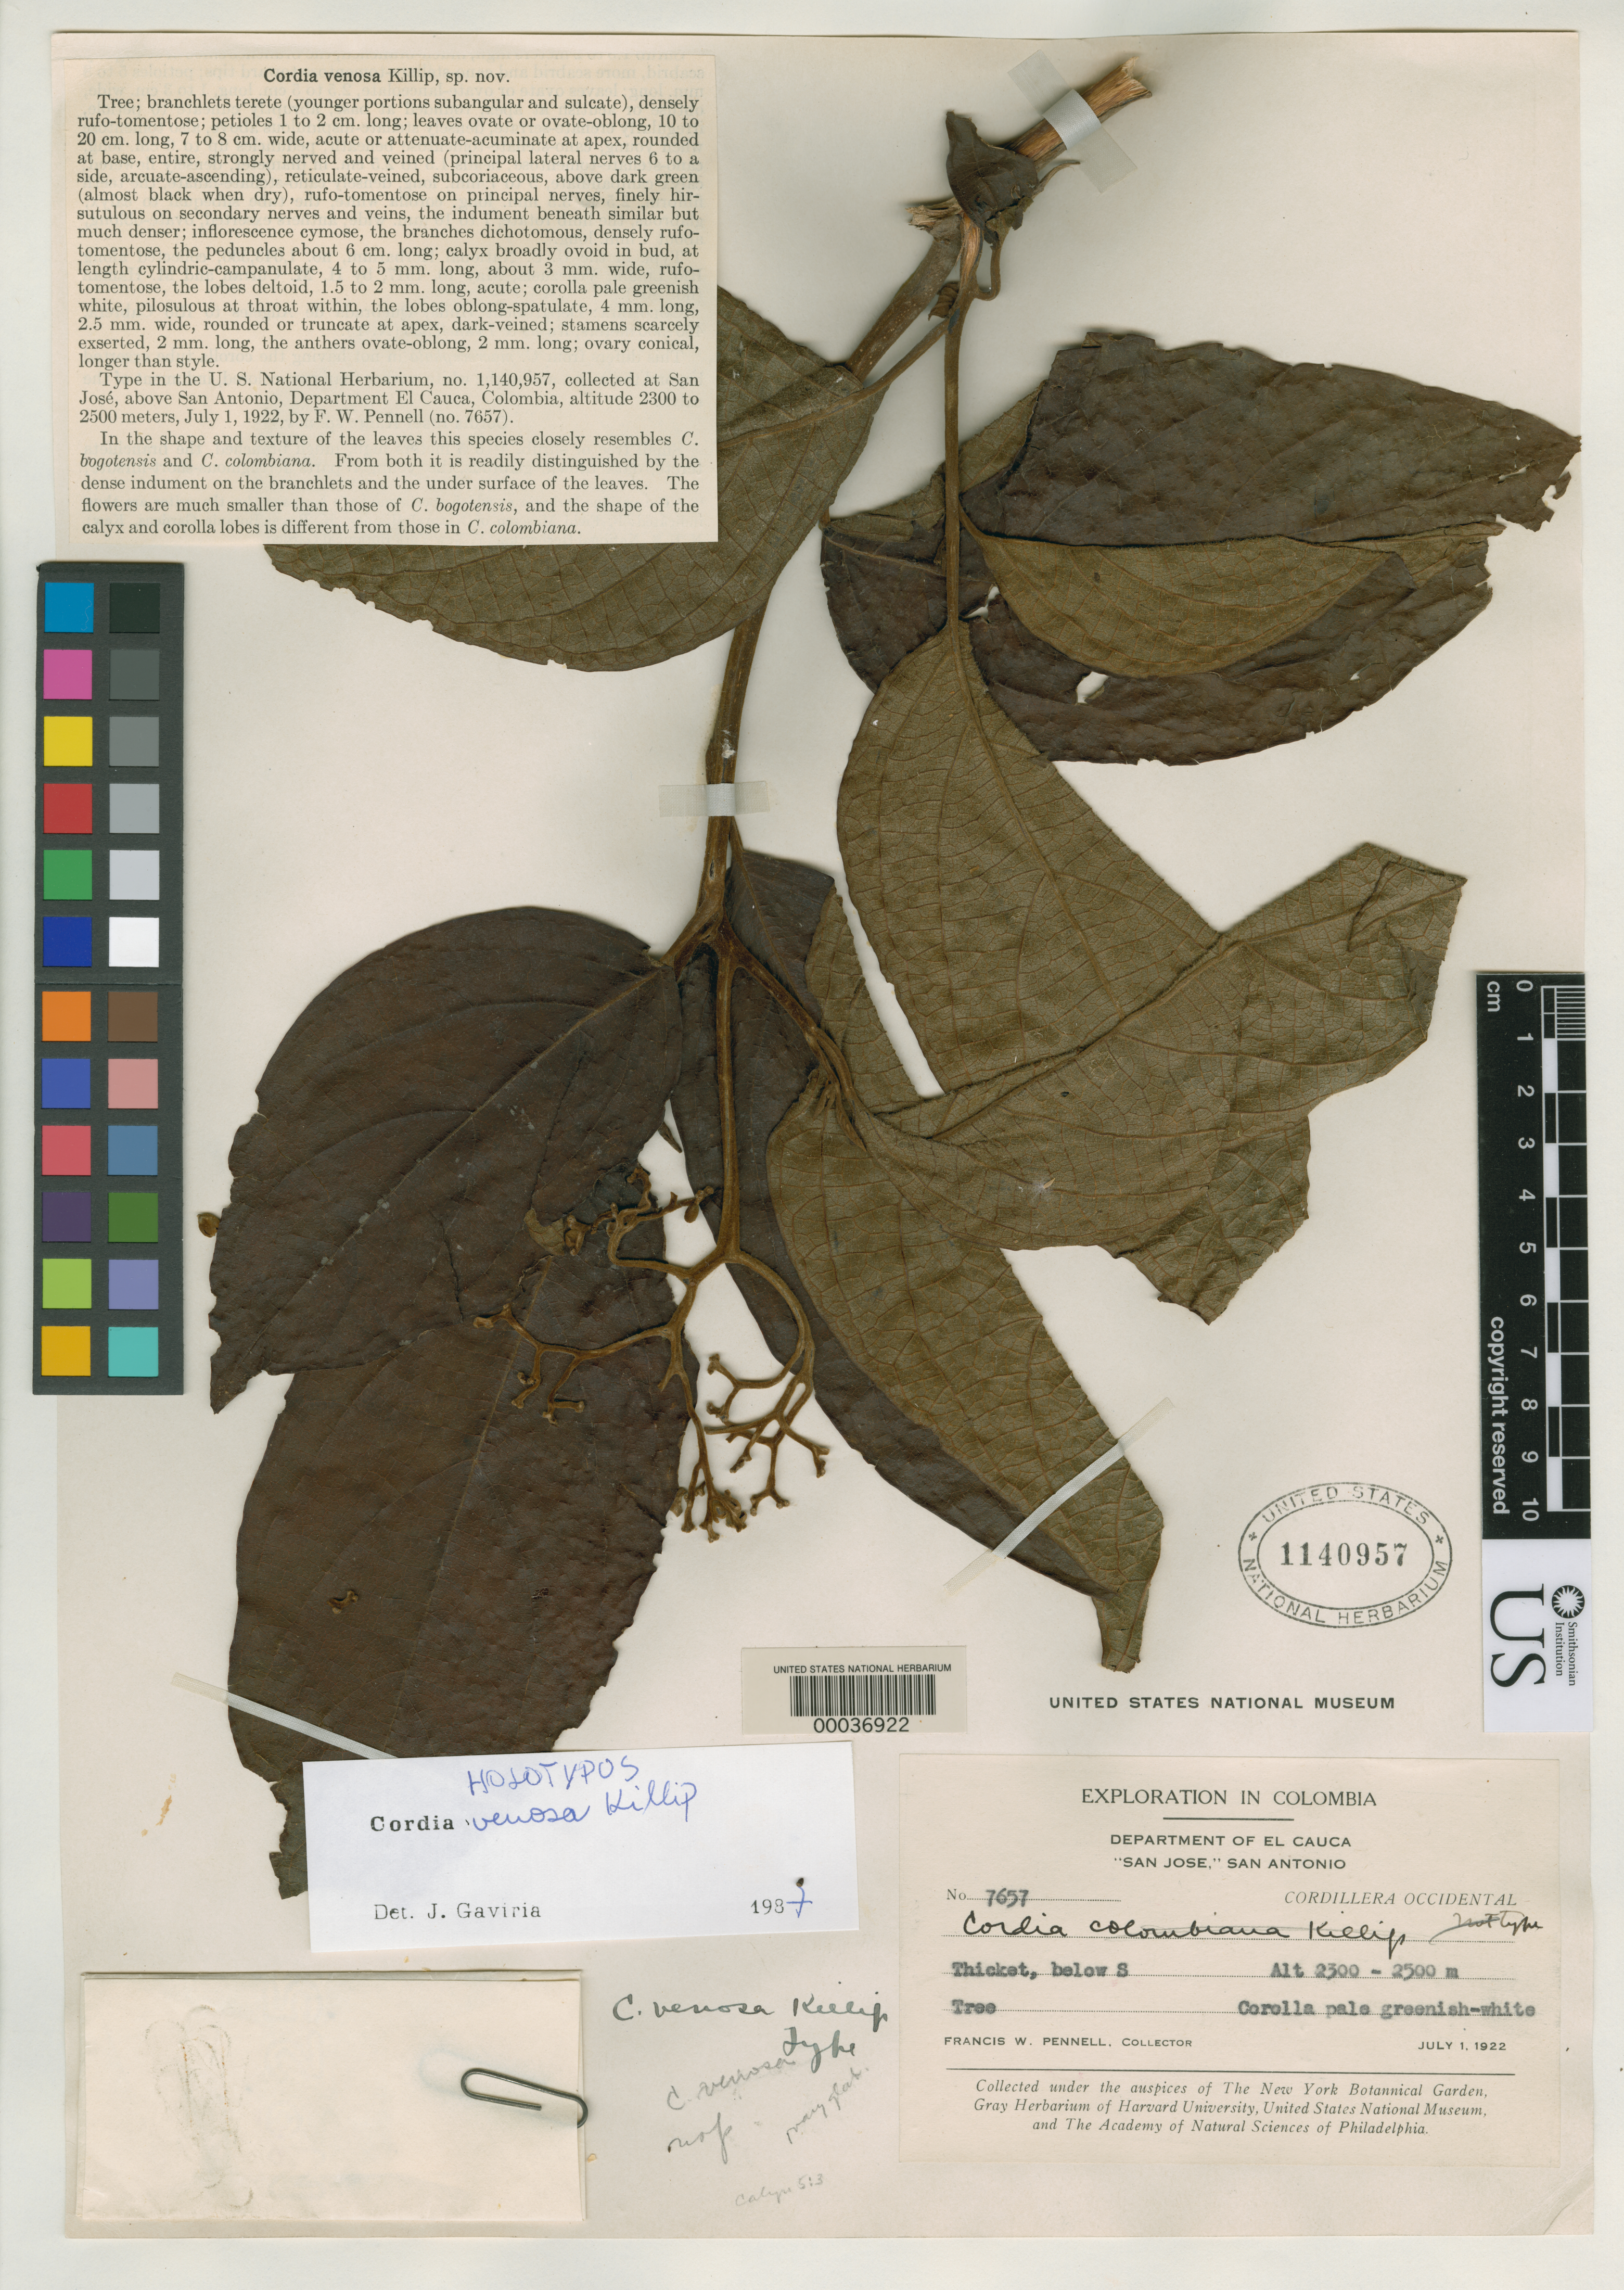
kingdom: Plantae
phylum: Tracheophyta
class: Magnoliopsida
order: Boraginales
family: Cordiaceae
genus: Cordia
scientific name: Cordia venosa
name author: Killip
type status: Holotype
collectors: F. W. Pennell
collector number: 7657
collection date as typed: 01 Jul 1922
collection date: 1922-07-01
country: Colombia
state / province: Cauca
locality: San Jose above San Antonia.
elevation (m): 2300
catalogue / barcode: US 1140957